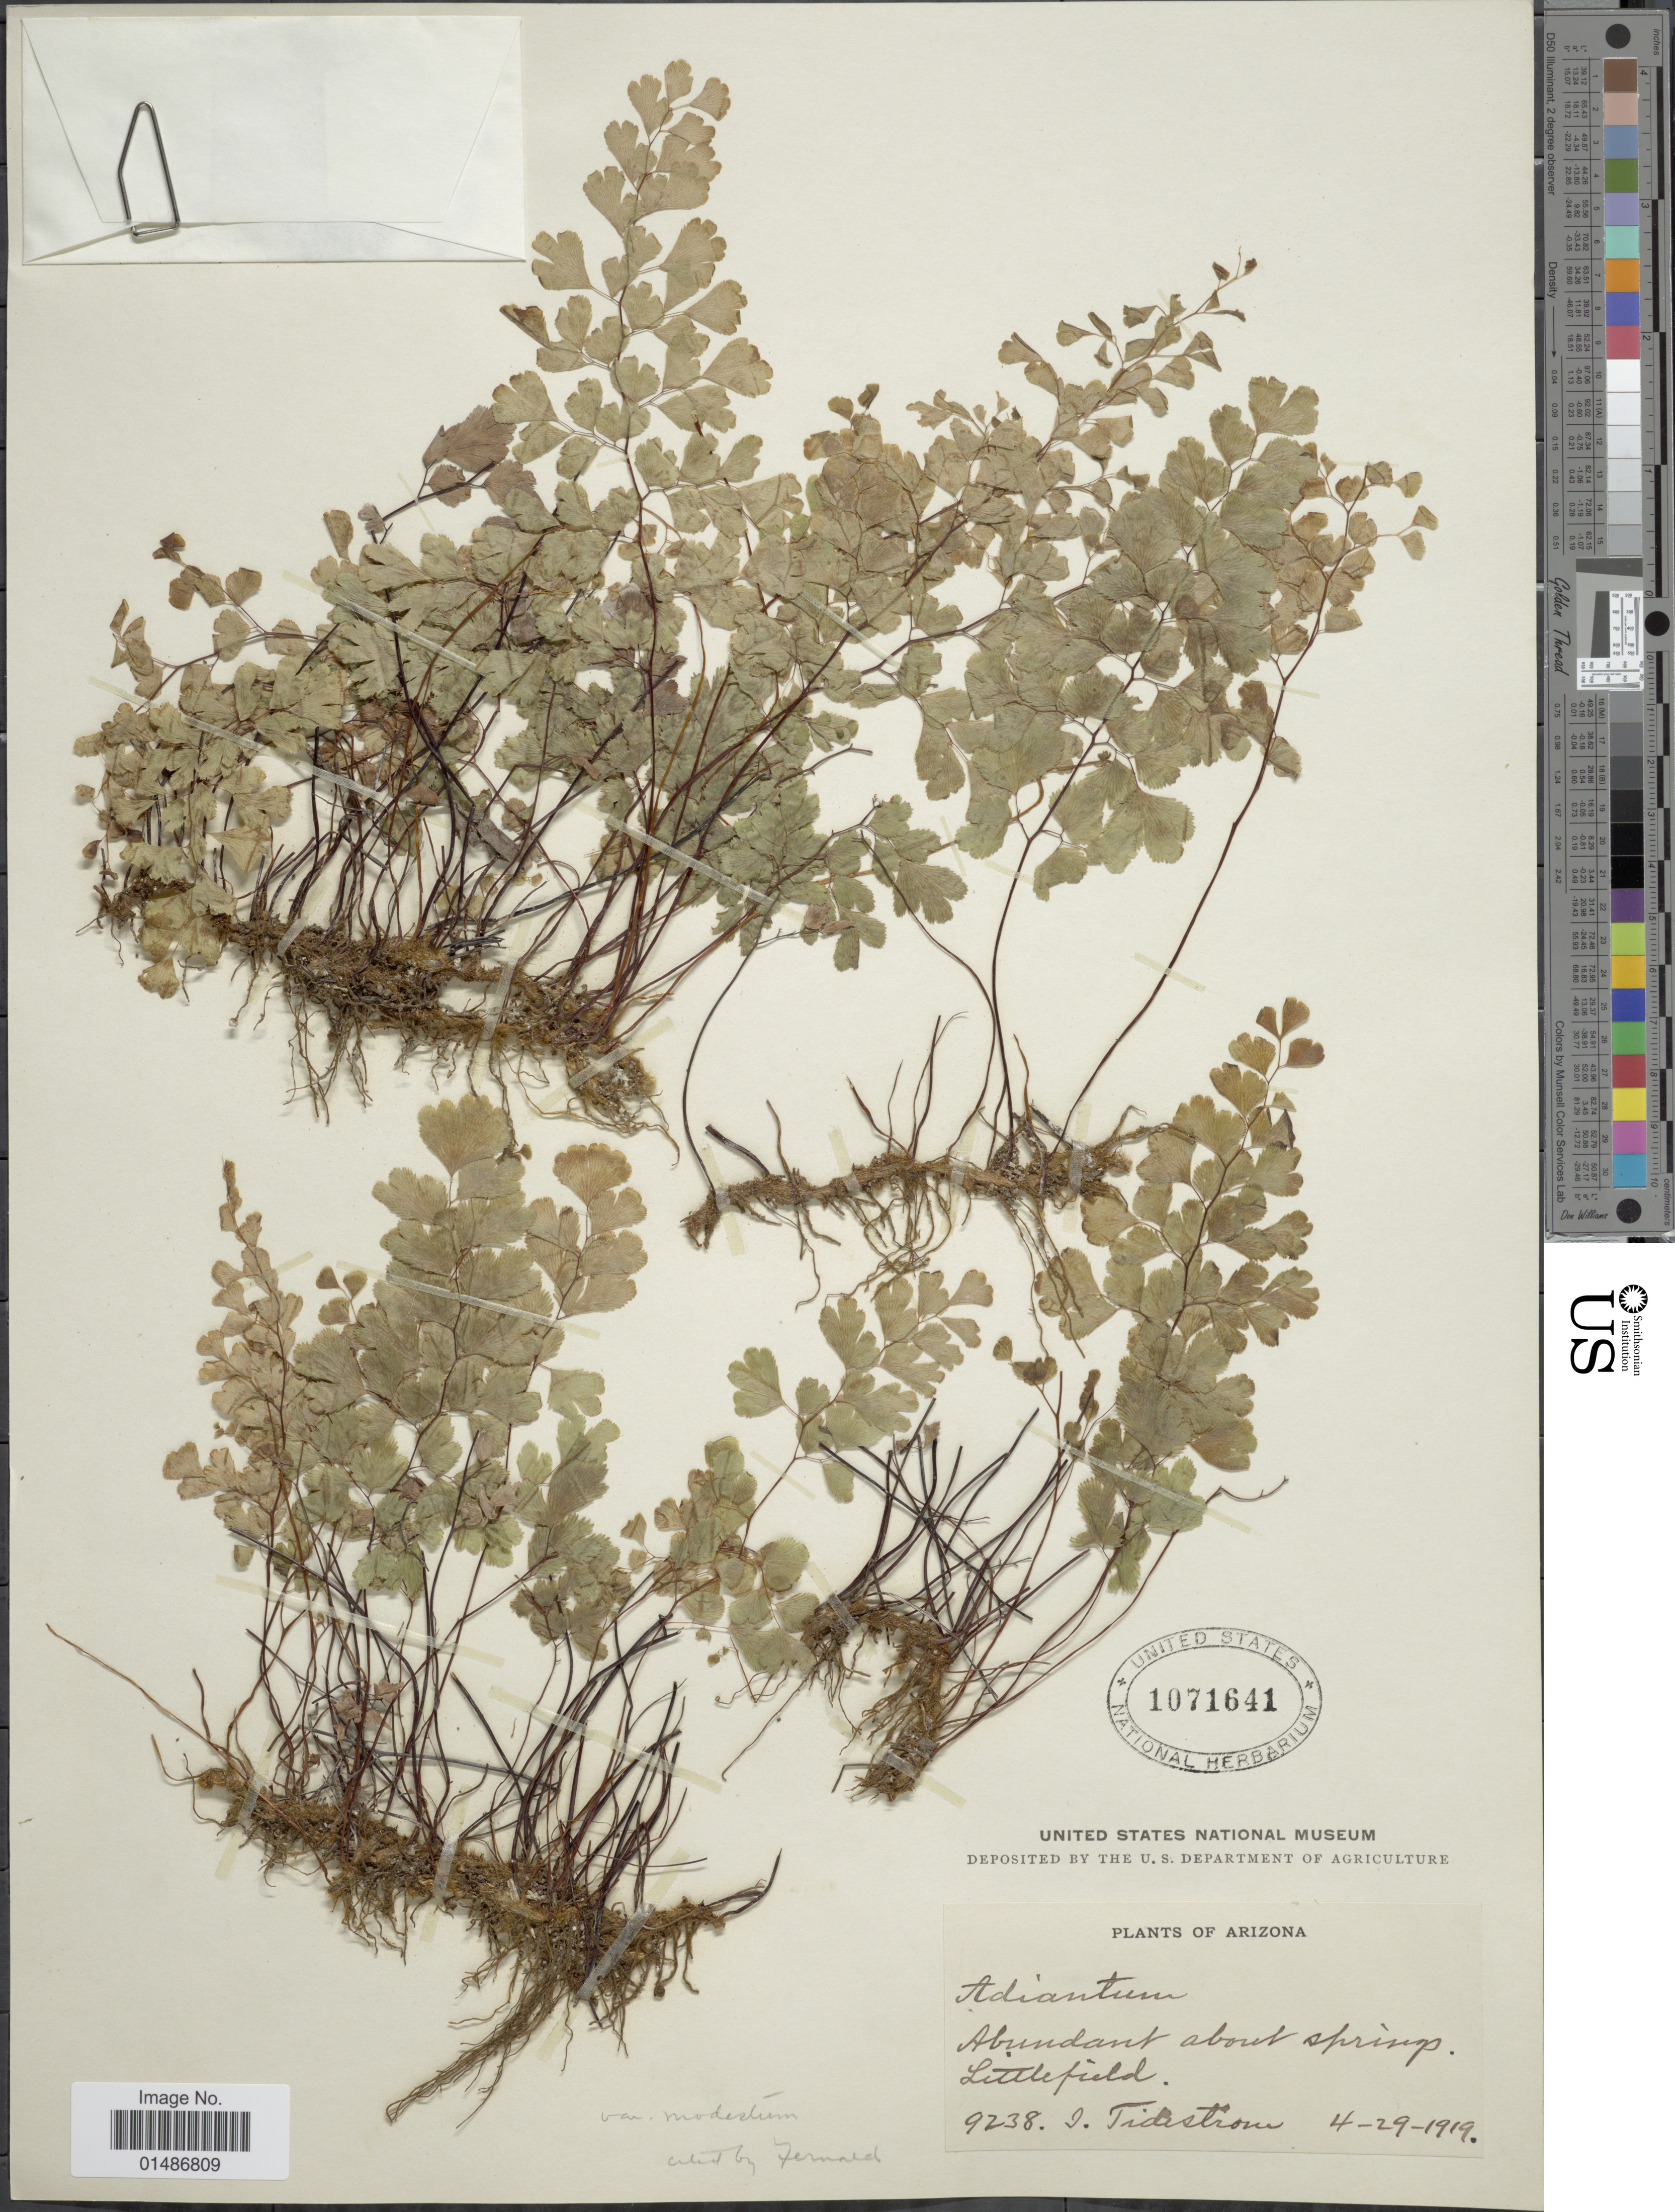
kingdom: Plantae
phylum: Tracheophyta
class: Polypodiopsida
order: Polypodiales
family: Pteridaceae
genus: Adiantum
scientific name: Adiantum capillus-veneris var. modestum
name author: (Underw.) Fernald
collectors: I. F. Tidestrom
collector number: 9238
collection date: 1919-04-29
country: United States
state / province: Arizona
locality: Abundant about springs. Little field.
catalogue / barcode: US 1071641